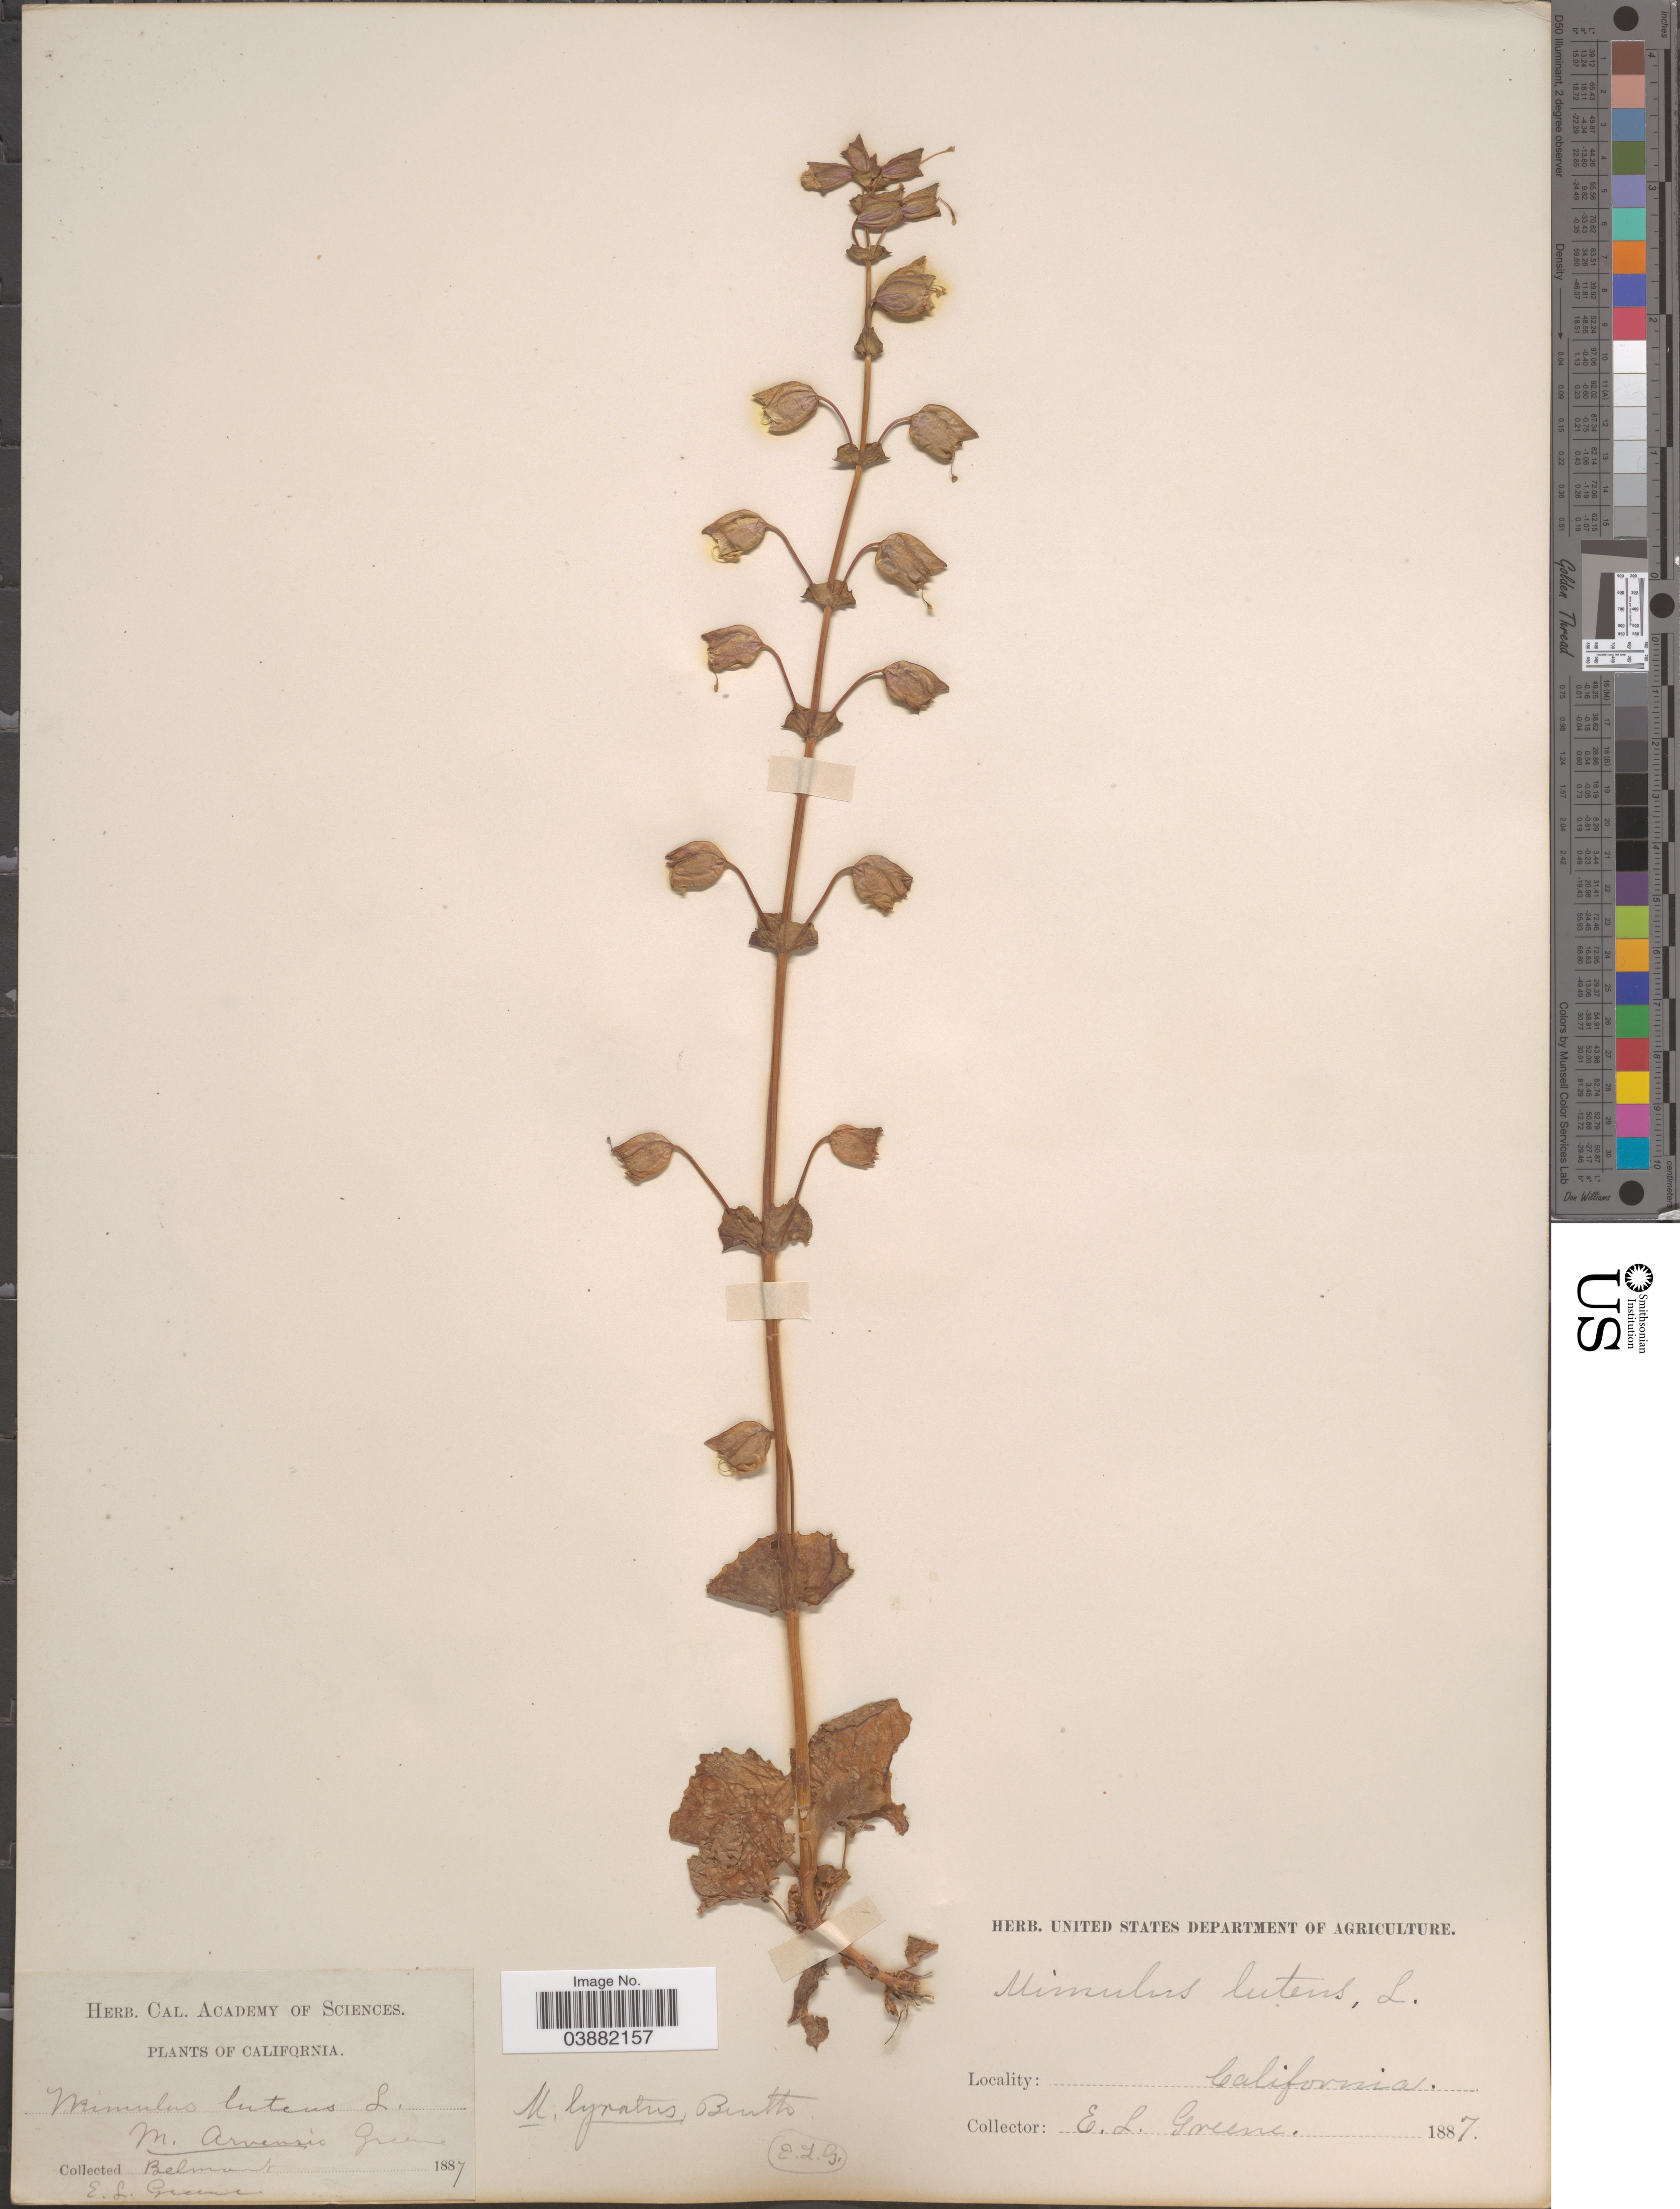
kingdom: Plantae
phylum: Tracheophyta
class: Magnoliopsida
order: Lamiales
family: Phrymaceae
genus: Mimulus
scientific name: Mimulus microphyllus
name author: Benth.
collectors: E. L. Greene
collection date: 1887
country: United States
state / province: California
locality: Belmont.